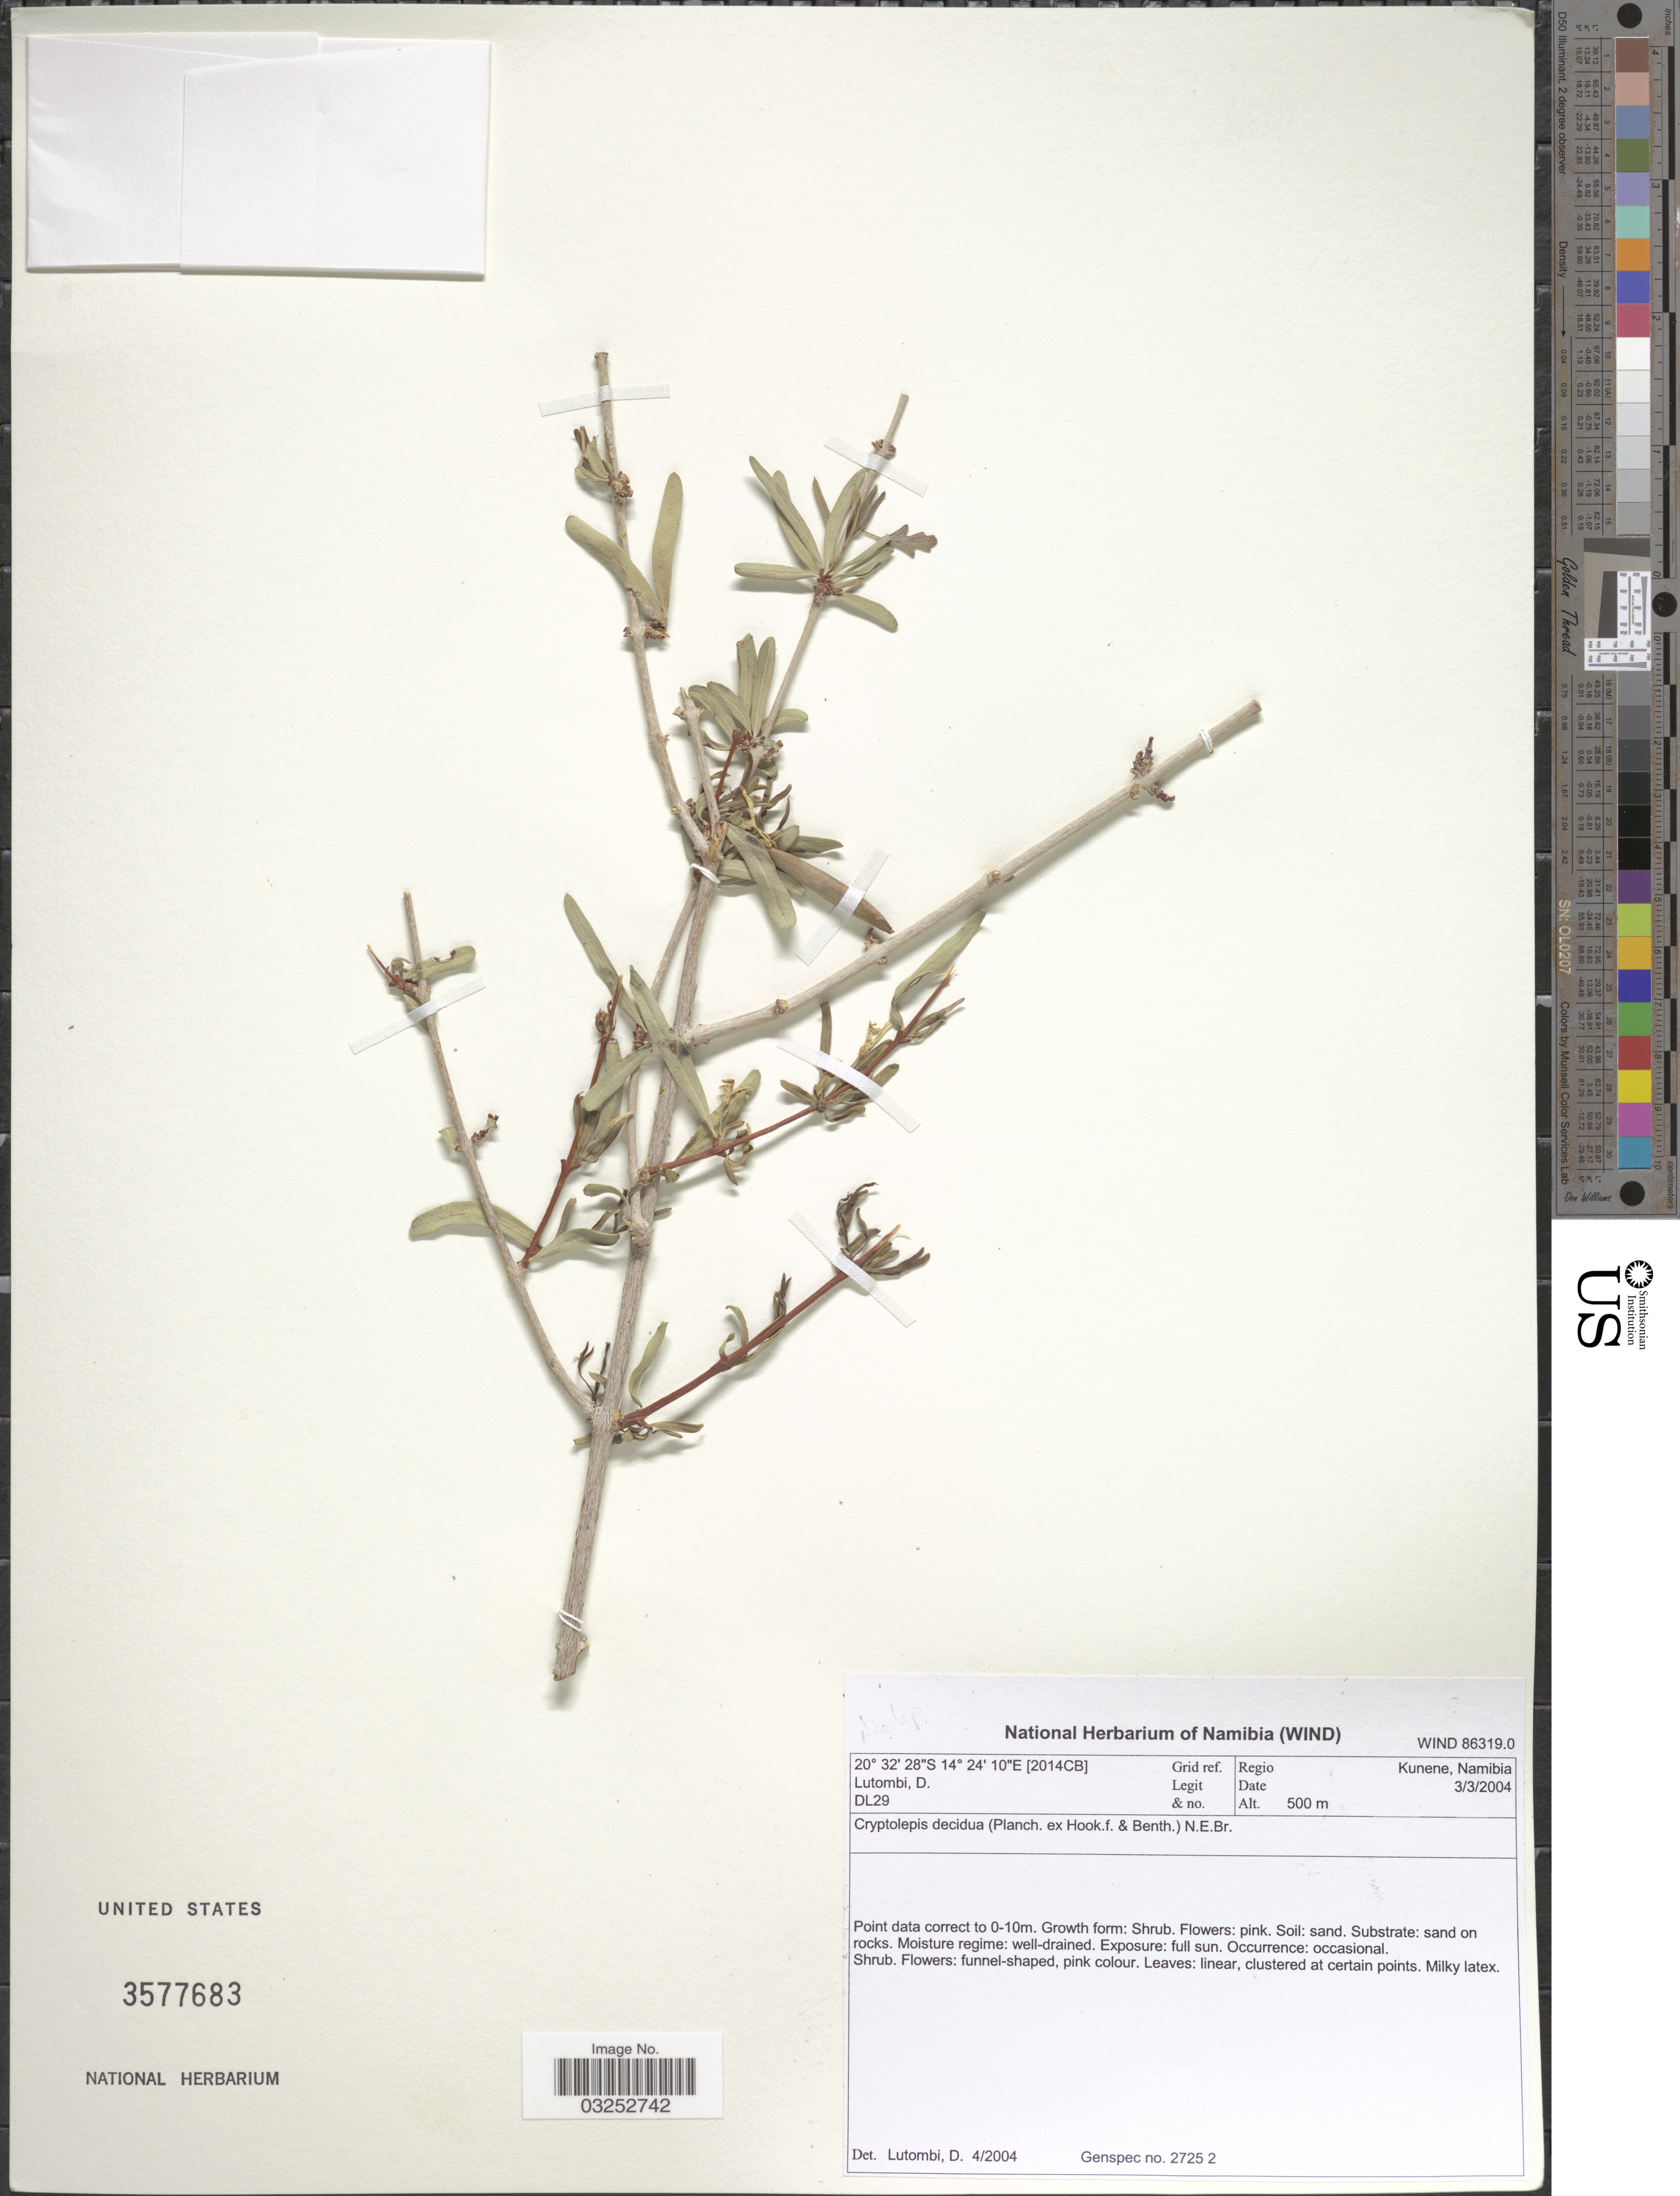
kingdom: Plantae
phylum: Tracheophyta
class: Magnoliopsida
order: Gentianales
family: Apocynaceae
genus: Cryptolepis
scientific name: Cryptolepis decidua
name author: (Planch. ex Benth.) N.E. Br.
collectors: D. Lutombi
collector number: DL29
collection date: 2004-03-03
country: Namibia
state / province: Kunene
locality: Regio Kunene, Namibia, Grid ref. [2014CB].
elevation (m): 500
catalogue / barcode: US 3577683